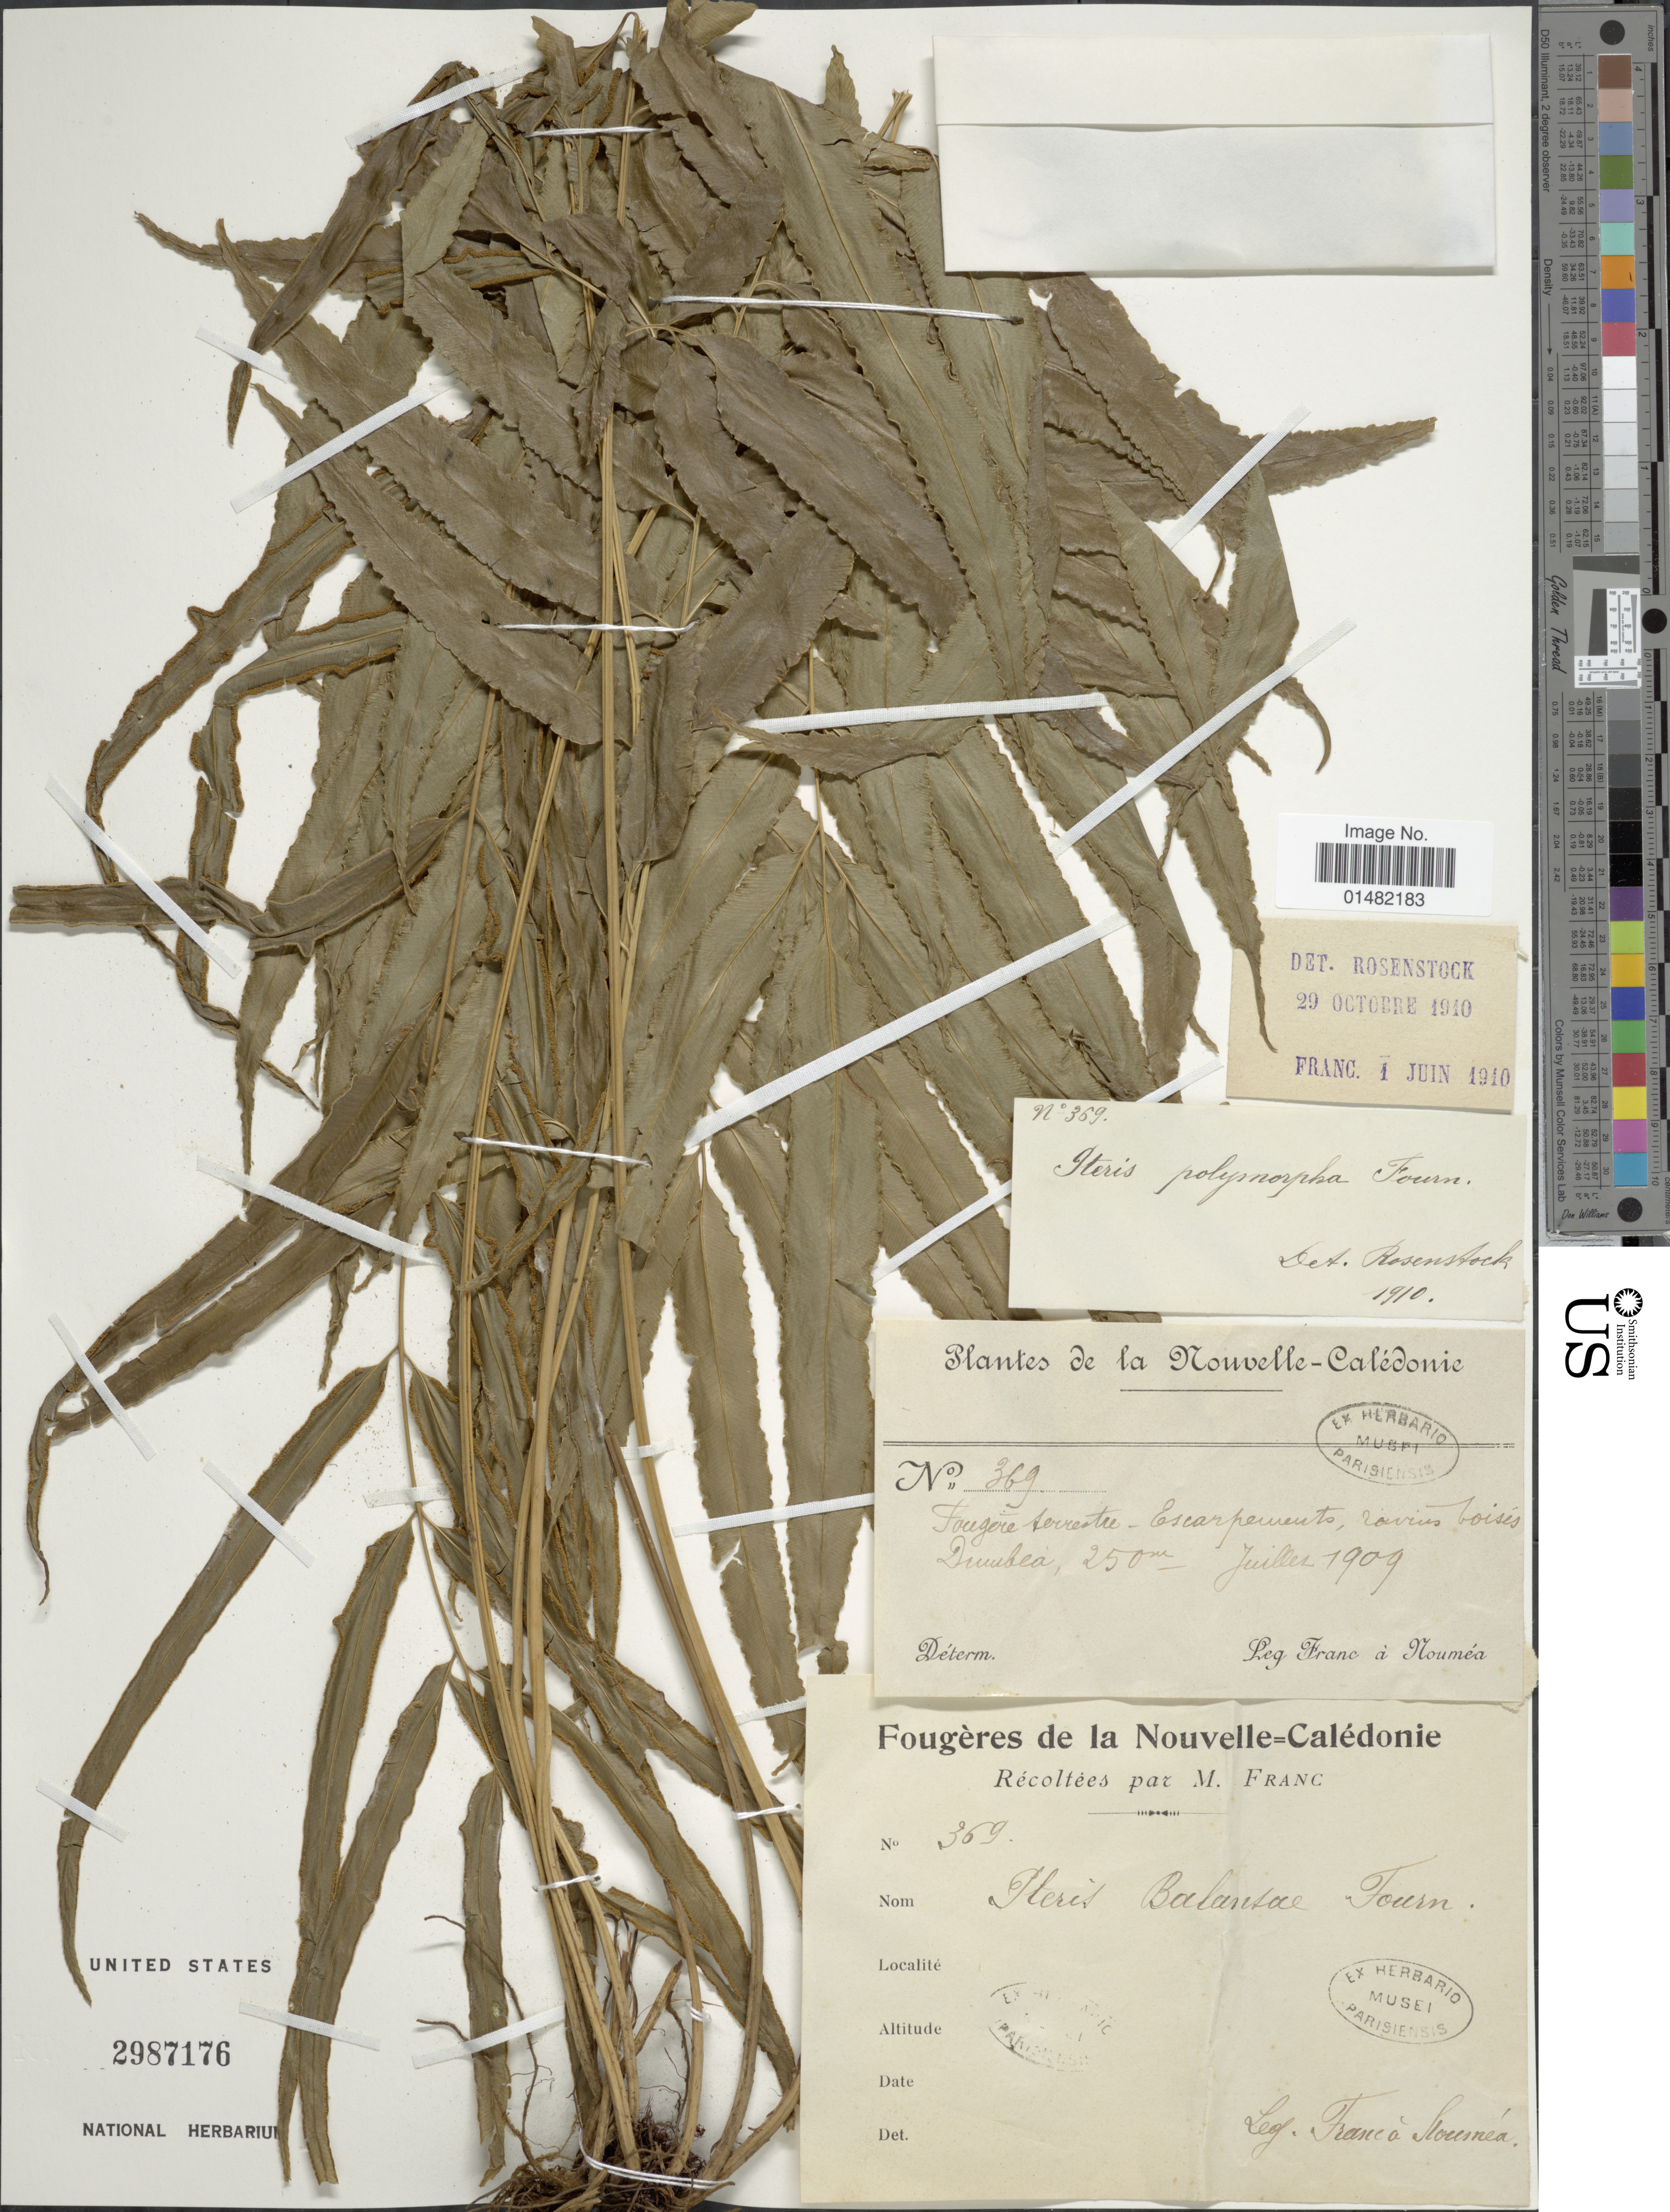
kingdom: Plantae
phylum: Tracheophyta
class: Polypodiopsida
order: Polypodiales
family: Pteridaceae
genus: Pteris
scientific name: Pteris balansae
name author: E. Fourn.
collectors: Franc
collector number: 369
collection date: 1909-07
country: New Caledonia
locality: Fougere terrestre - Escarpments, ravins boisés Dumbéa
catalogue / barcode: US 2987176